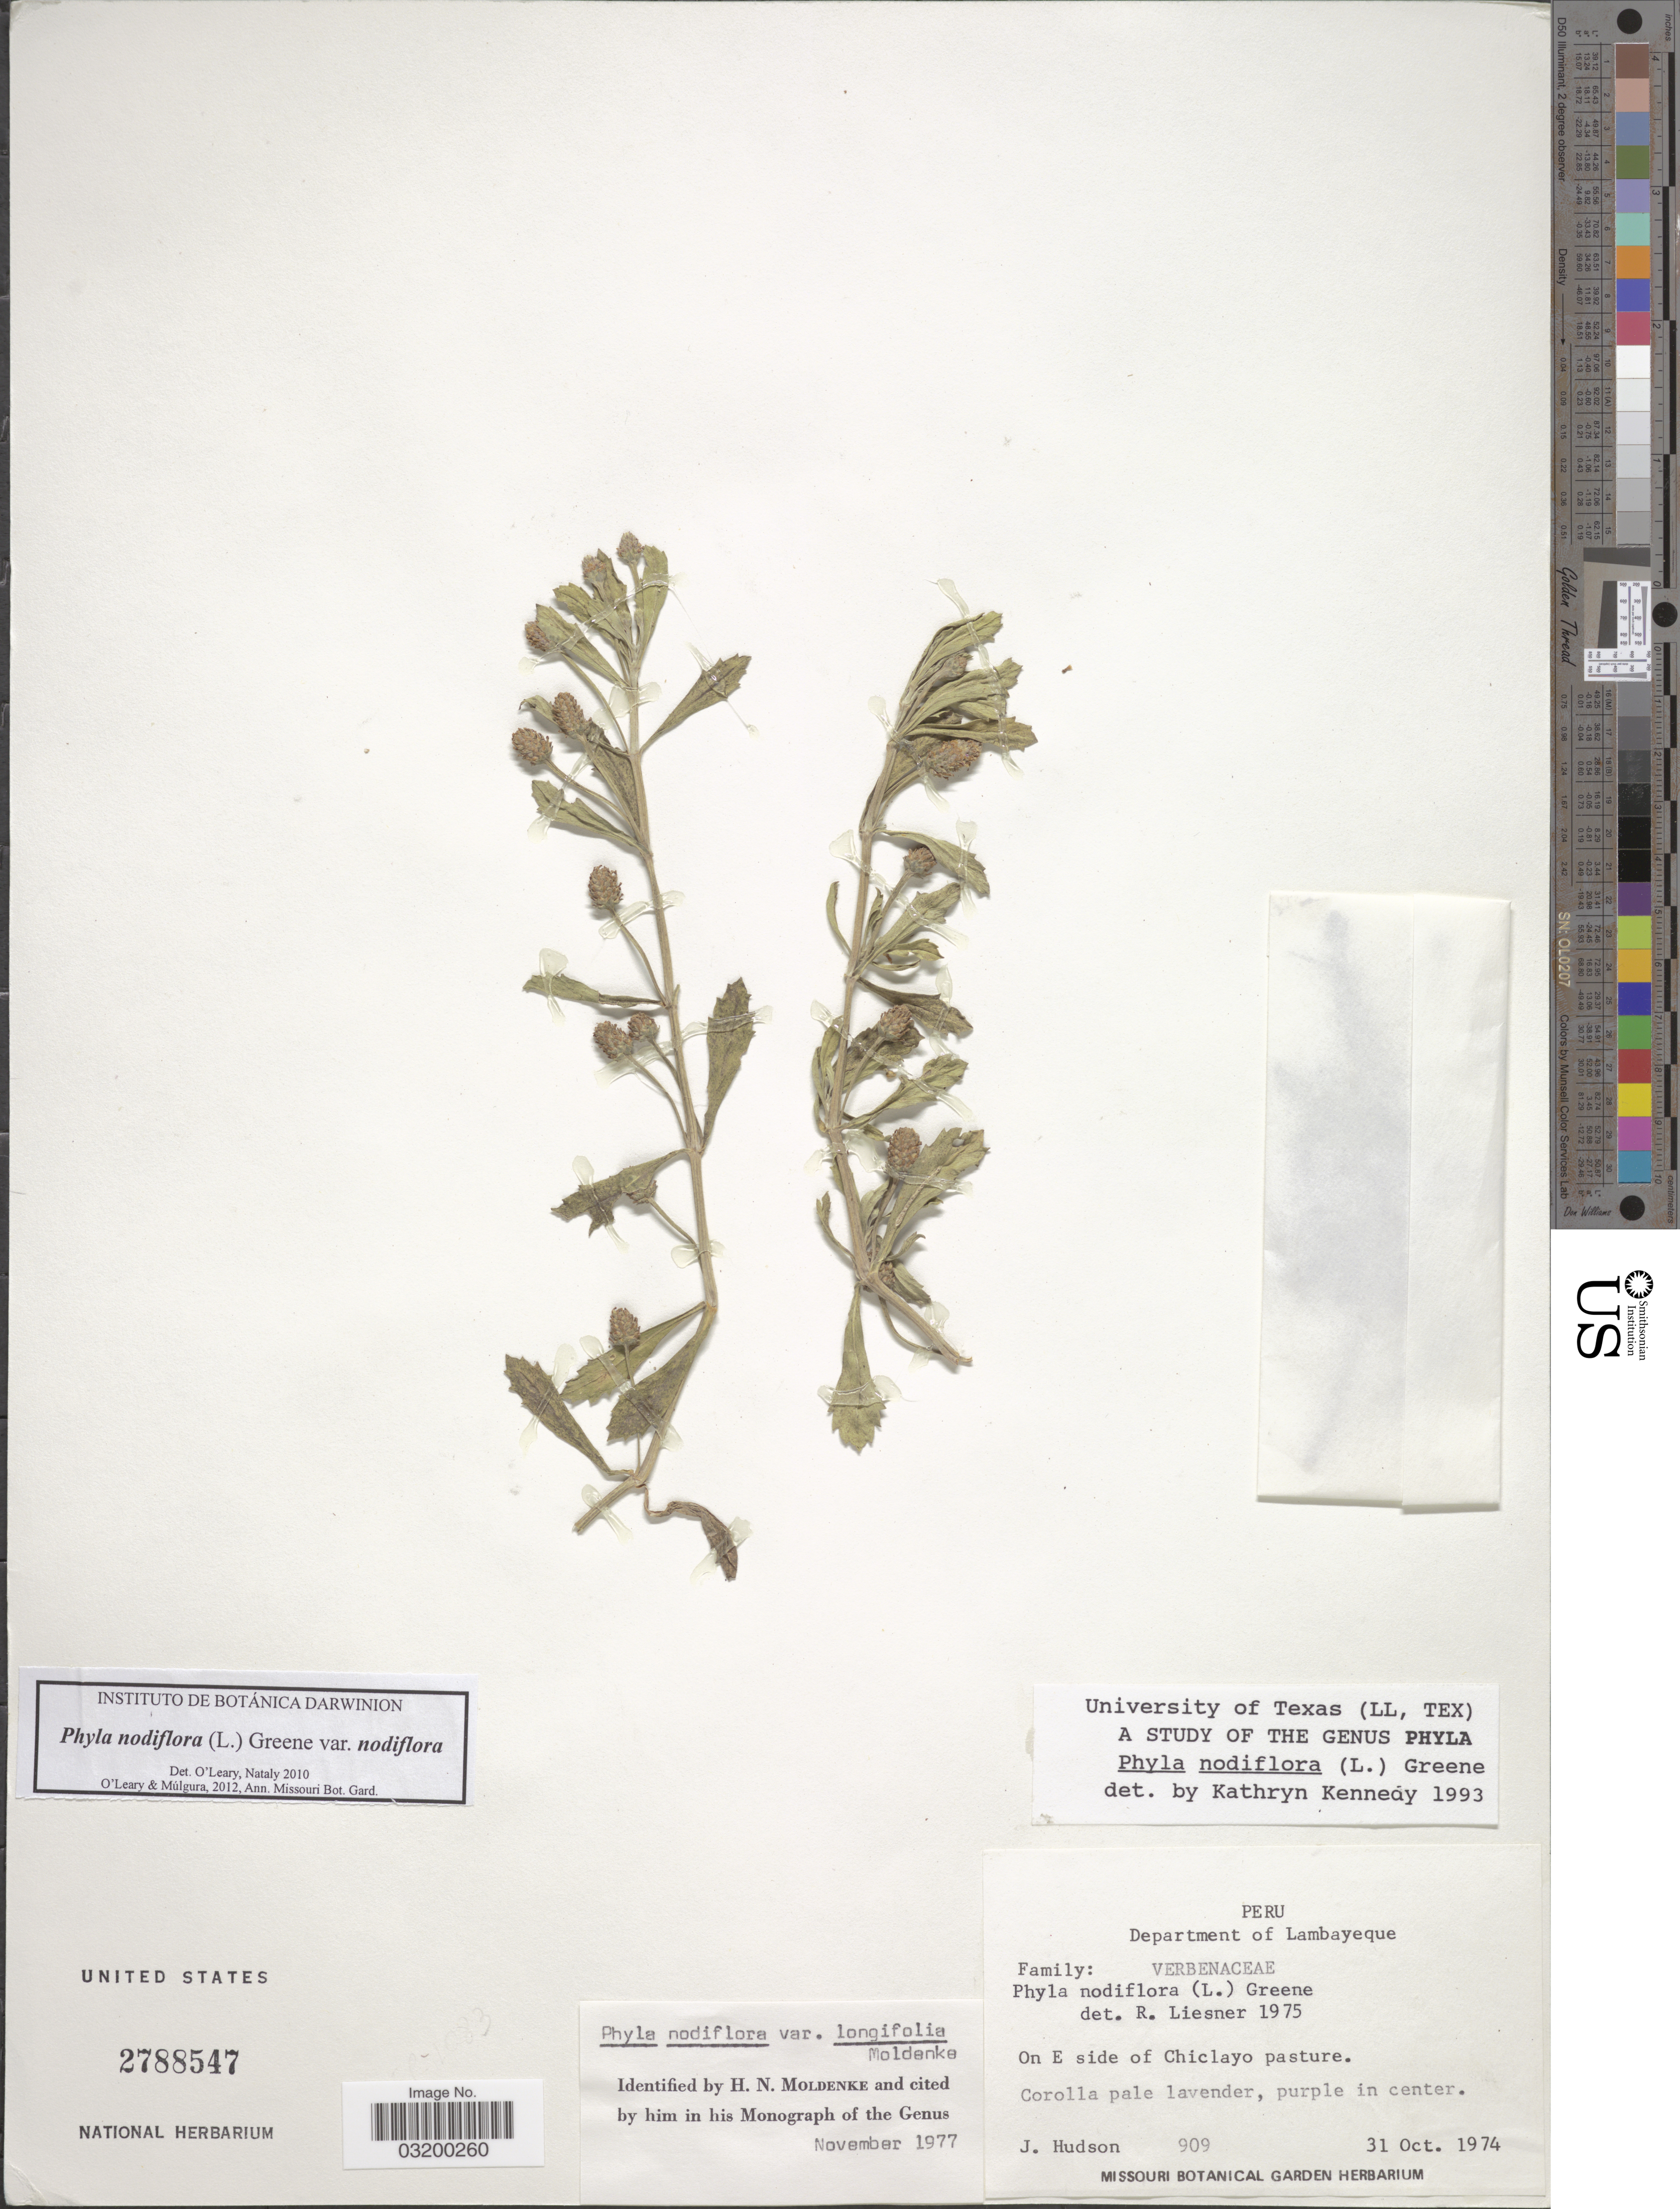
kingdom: Plantae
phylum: Tracheophyta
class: Magnoliopsida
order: Lamiales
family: Verbenaceae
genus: Phyla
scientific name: Phyla nodiflora var. nodiflora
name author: (L.) Greene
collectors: J. Hudson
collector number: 909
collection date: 1974-10-31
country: Peru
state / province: Lambayeque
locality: Department of Lambayeque. On E side of Chiclayo pasture.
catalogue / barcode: US 2788547